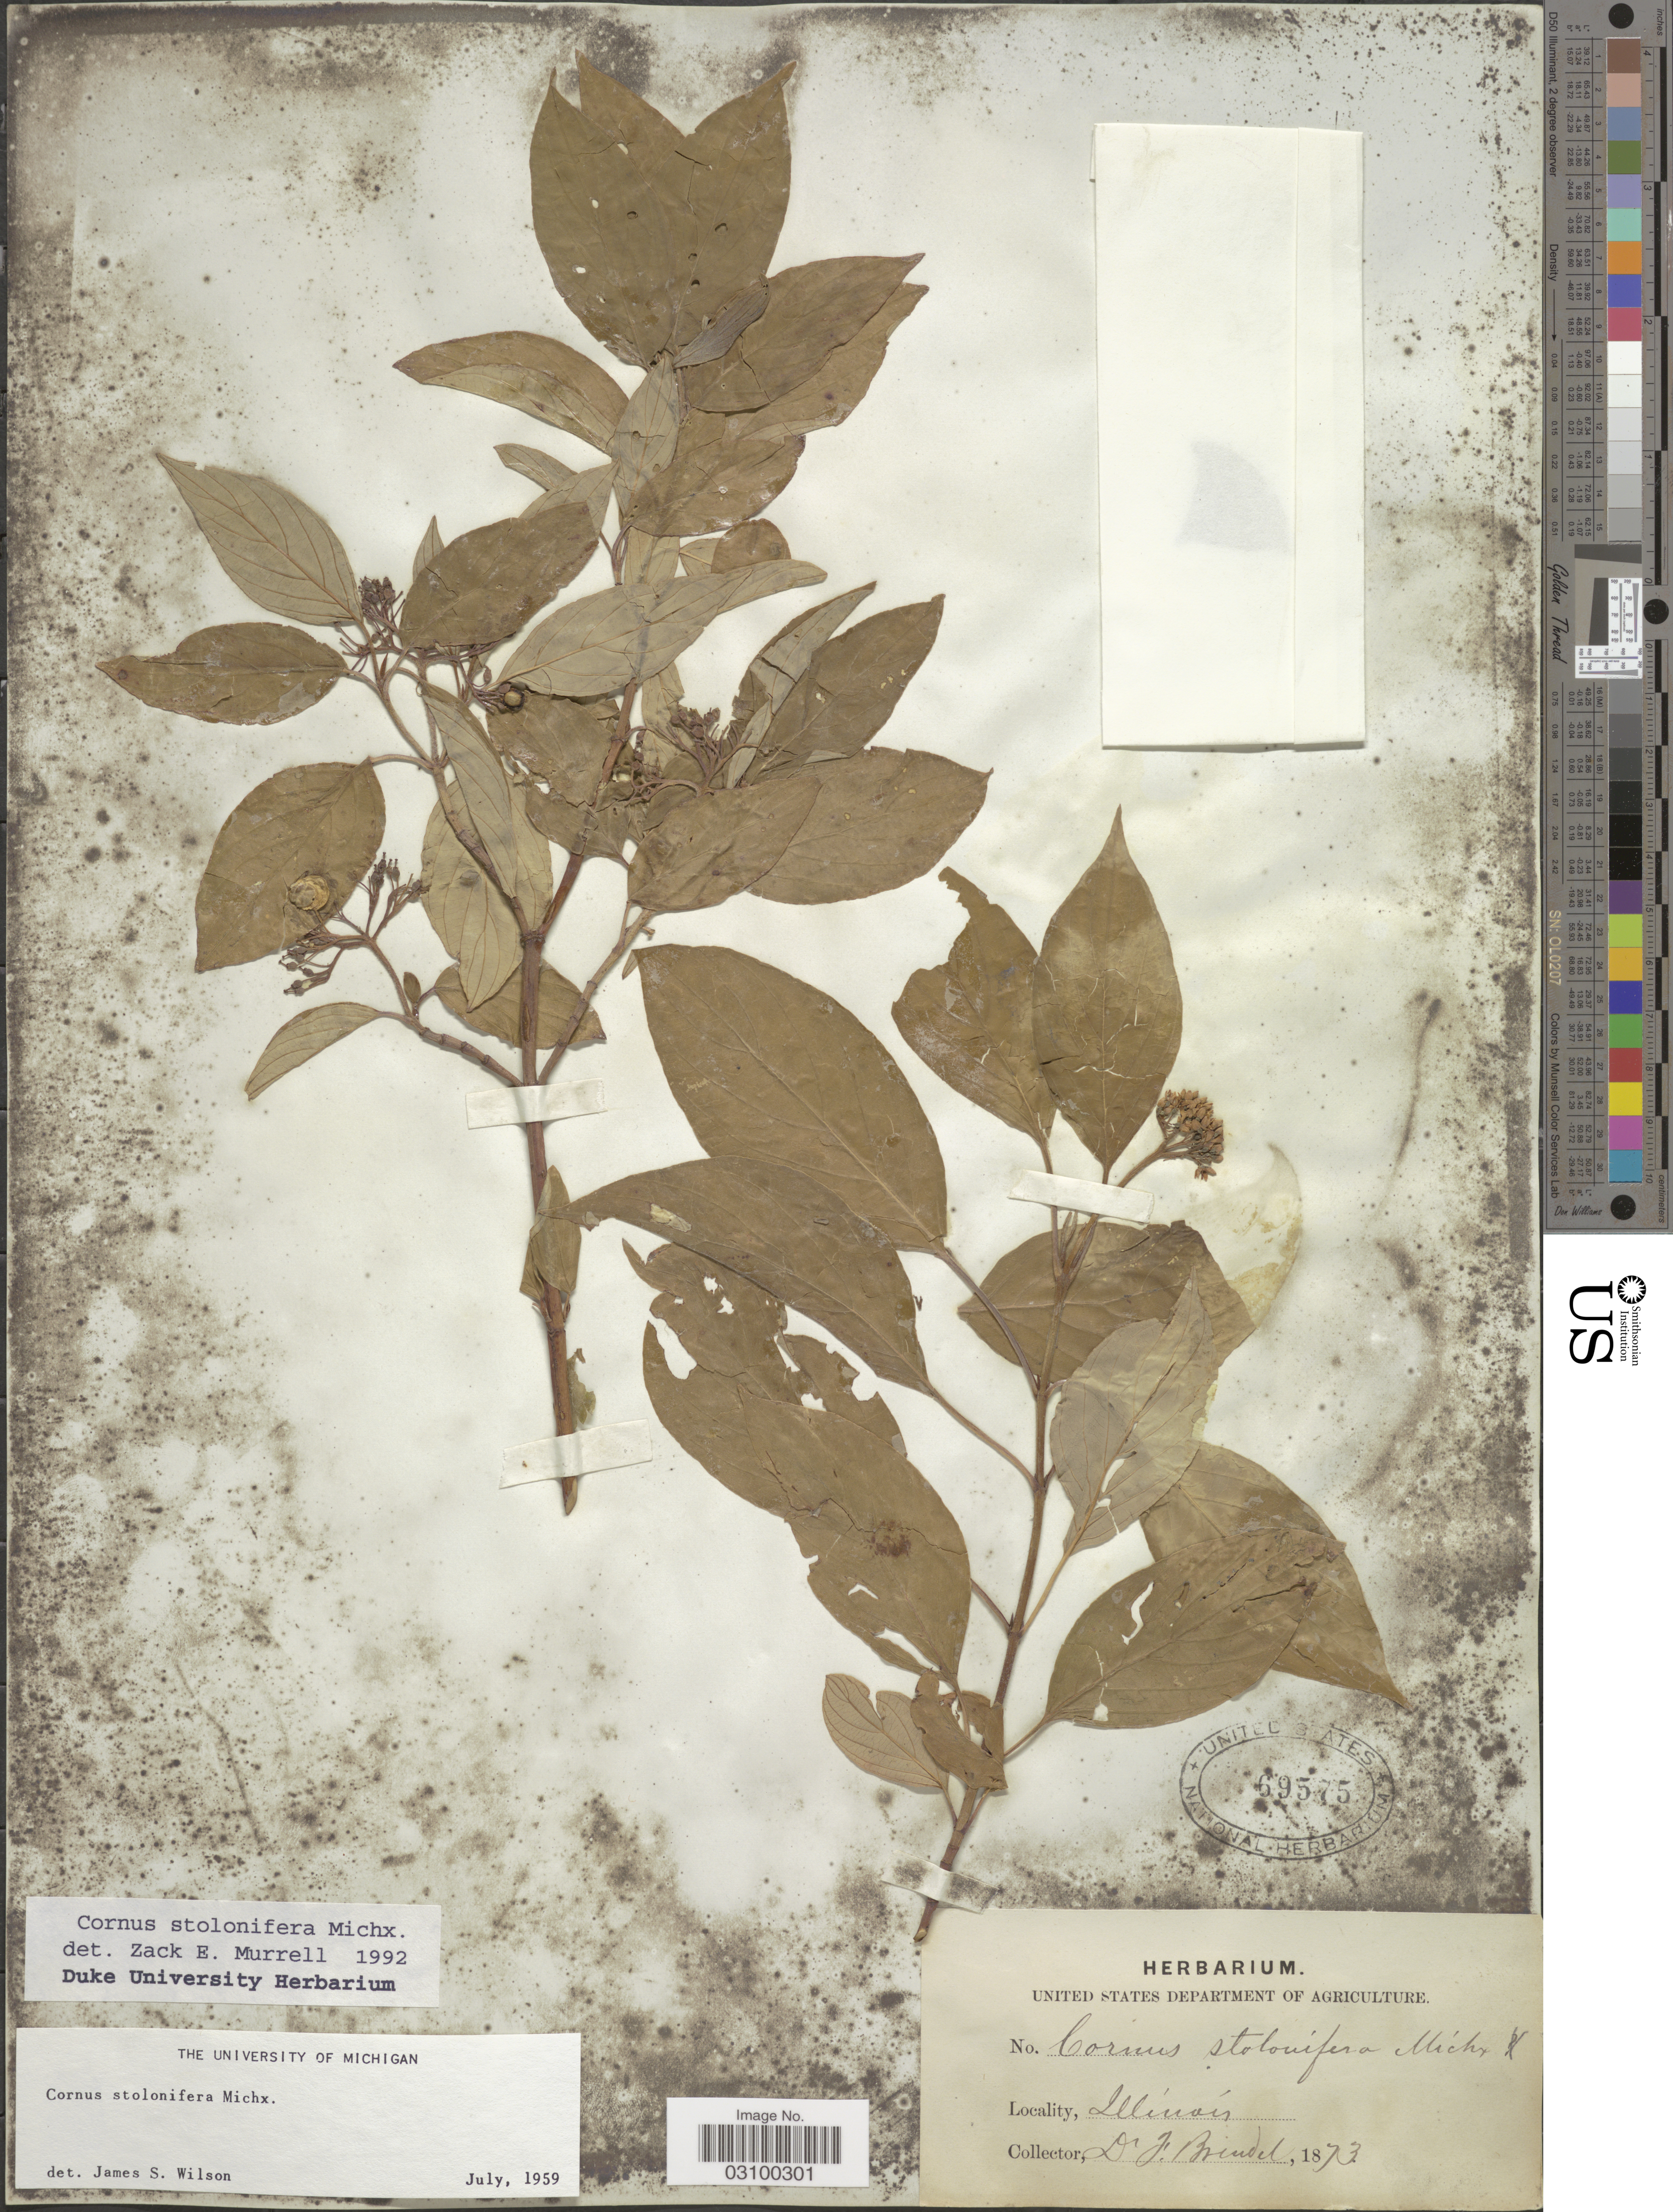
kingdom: Plantae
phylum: Tracheophyta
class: Magnoliopsida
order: Cornales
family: Cornaceae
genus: Cornus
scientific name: Cornus sericea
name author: L.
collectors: F. Brendel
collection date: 1873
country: United States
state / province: Illinois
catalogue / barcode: US 69575